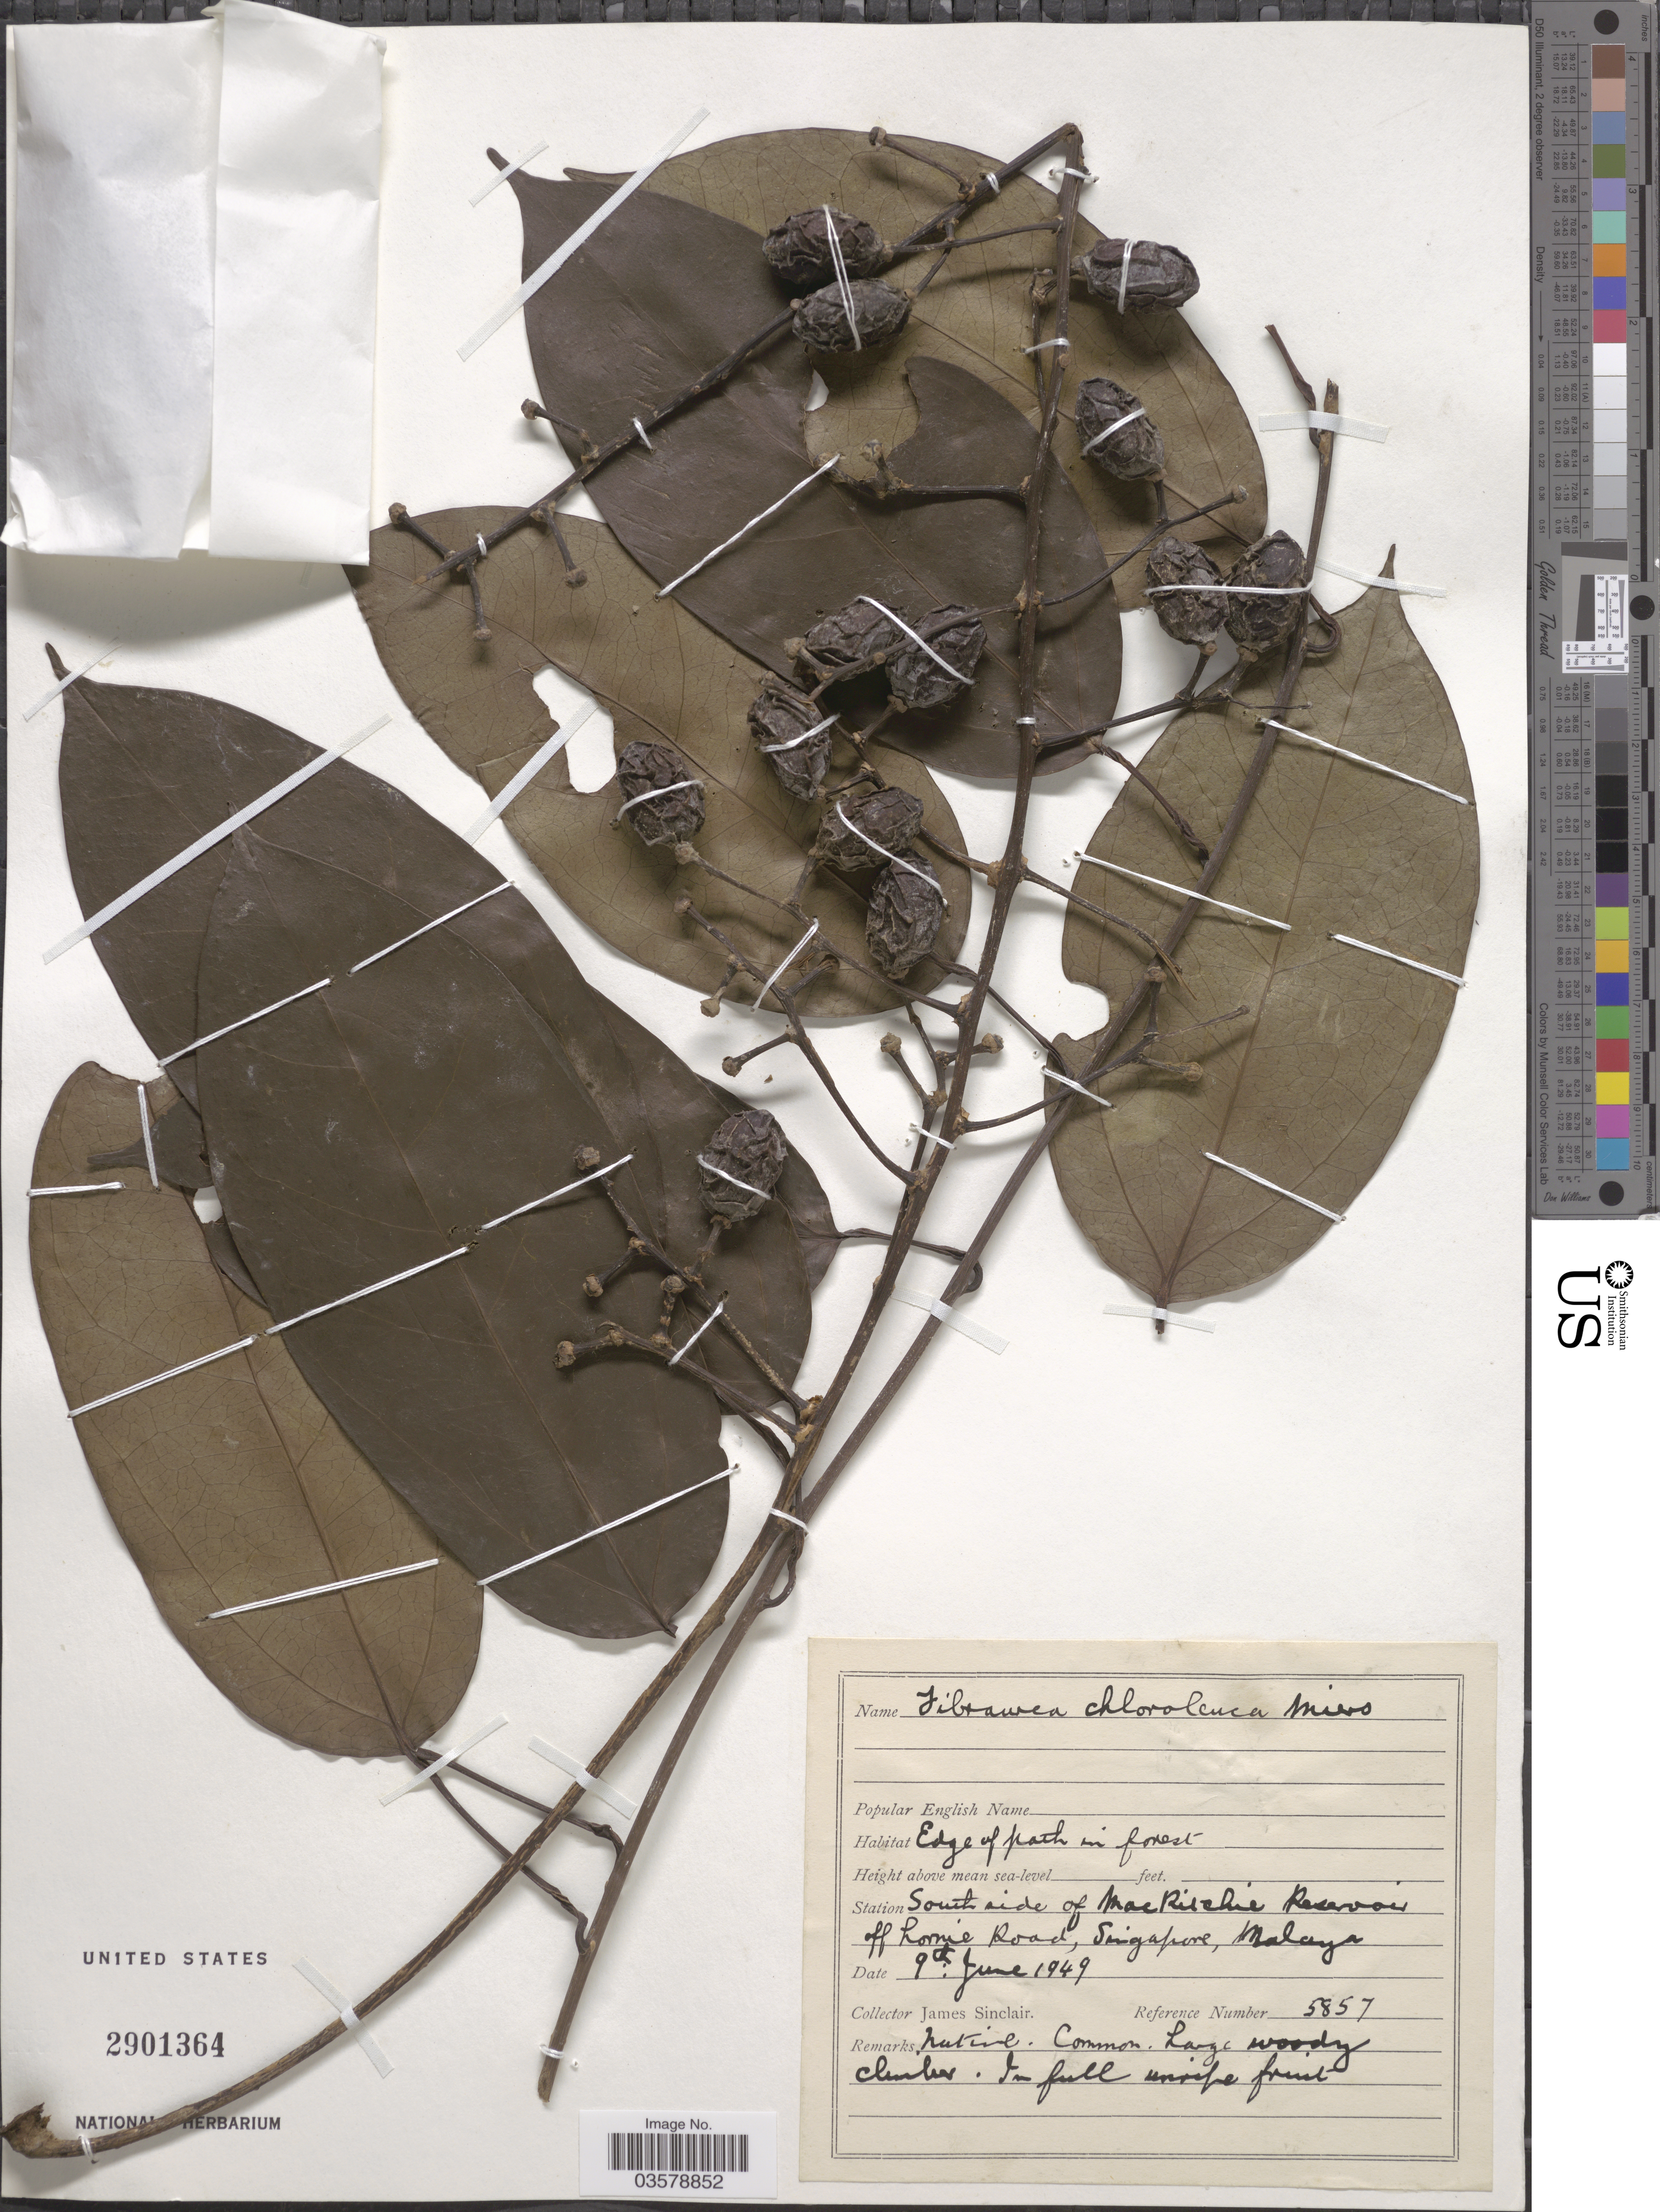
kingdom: Plantae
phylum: Tracheophyta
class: Magnoliopsida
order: Ranunculales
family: Menispermaceae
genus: Fibraurea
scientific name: Fibraurea tinctoria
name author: Lour.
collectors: J. Sinclair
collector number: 5857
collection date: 1949-06-09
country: Singapore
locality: Station: South side of MacRitchie Reservoir off Lornie Road, Singapore, Malaya.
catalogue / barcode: US 2901364